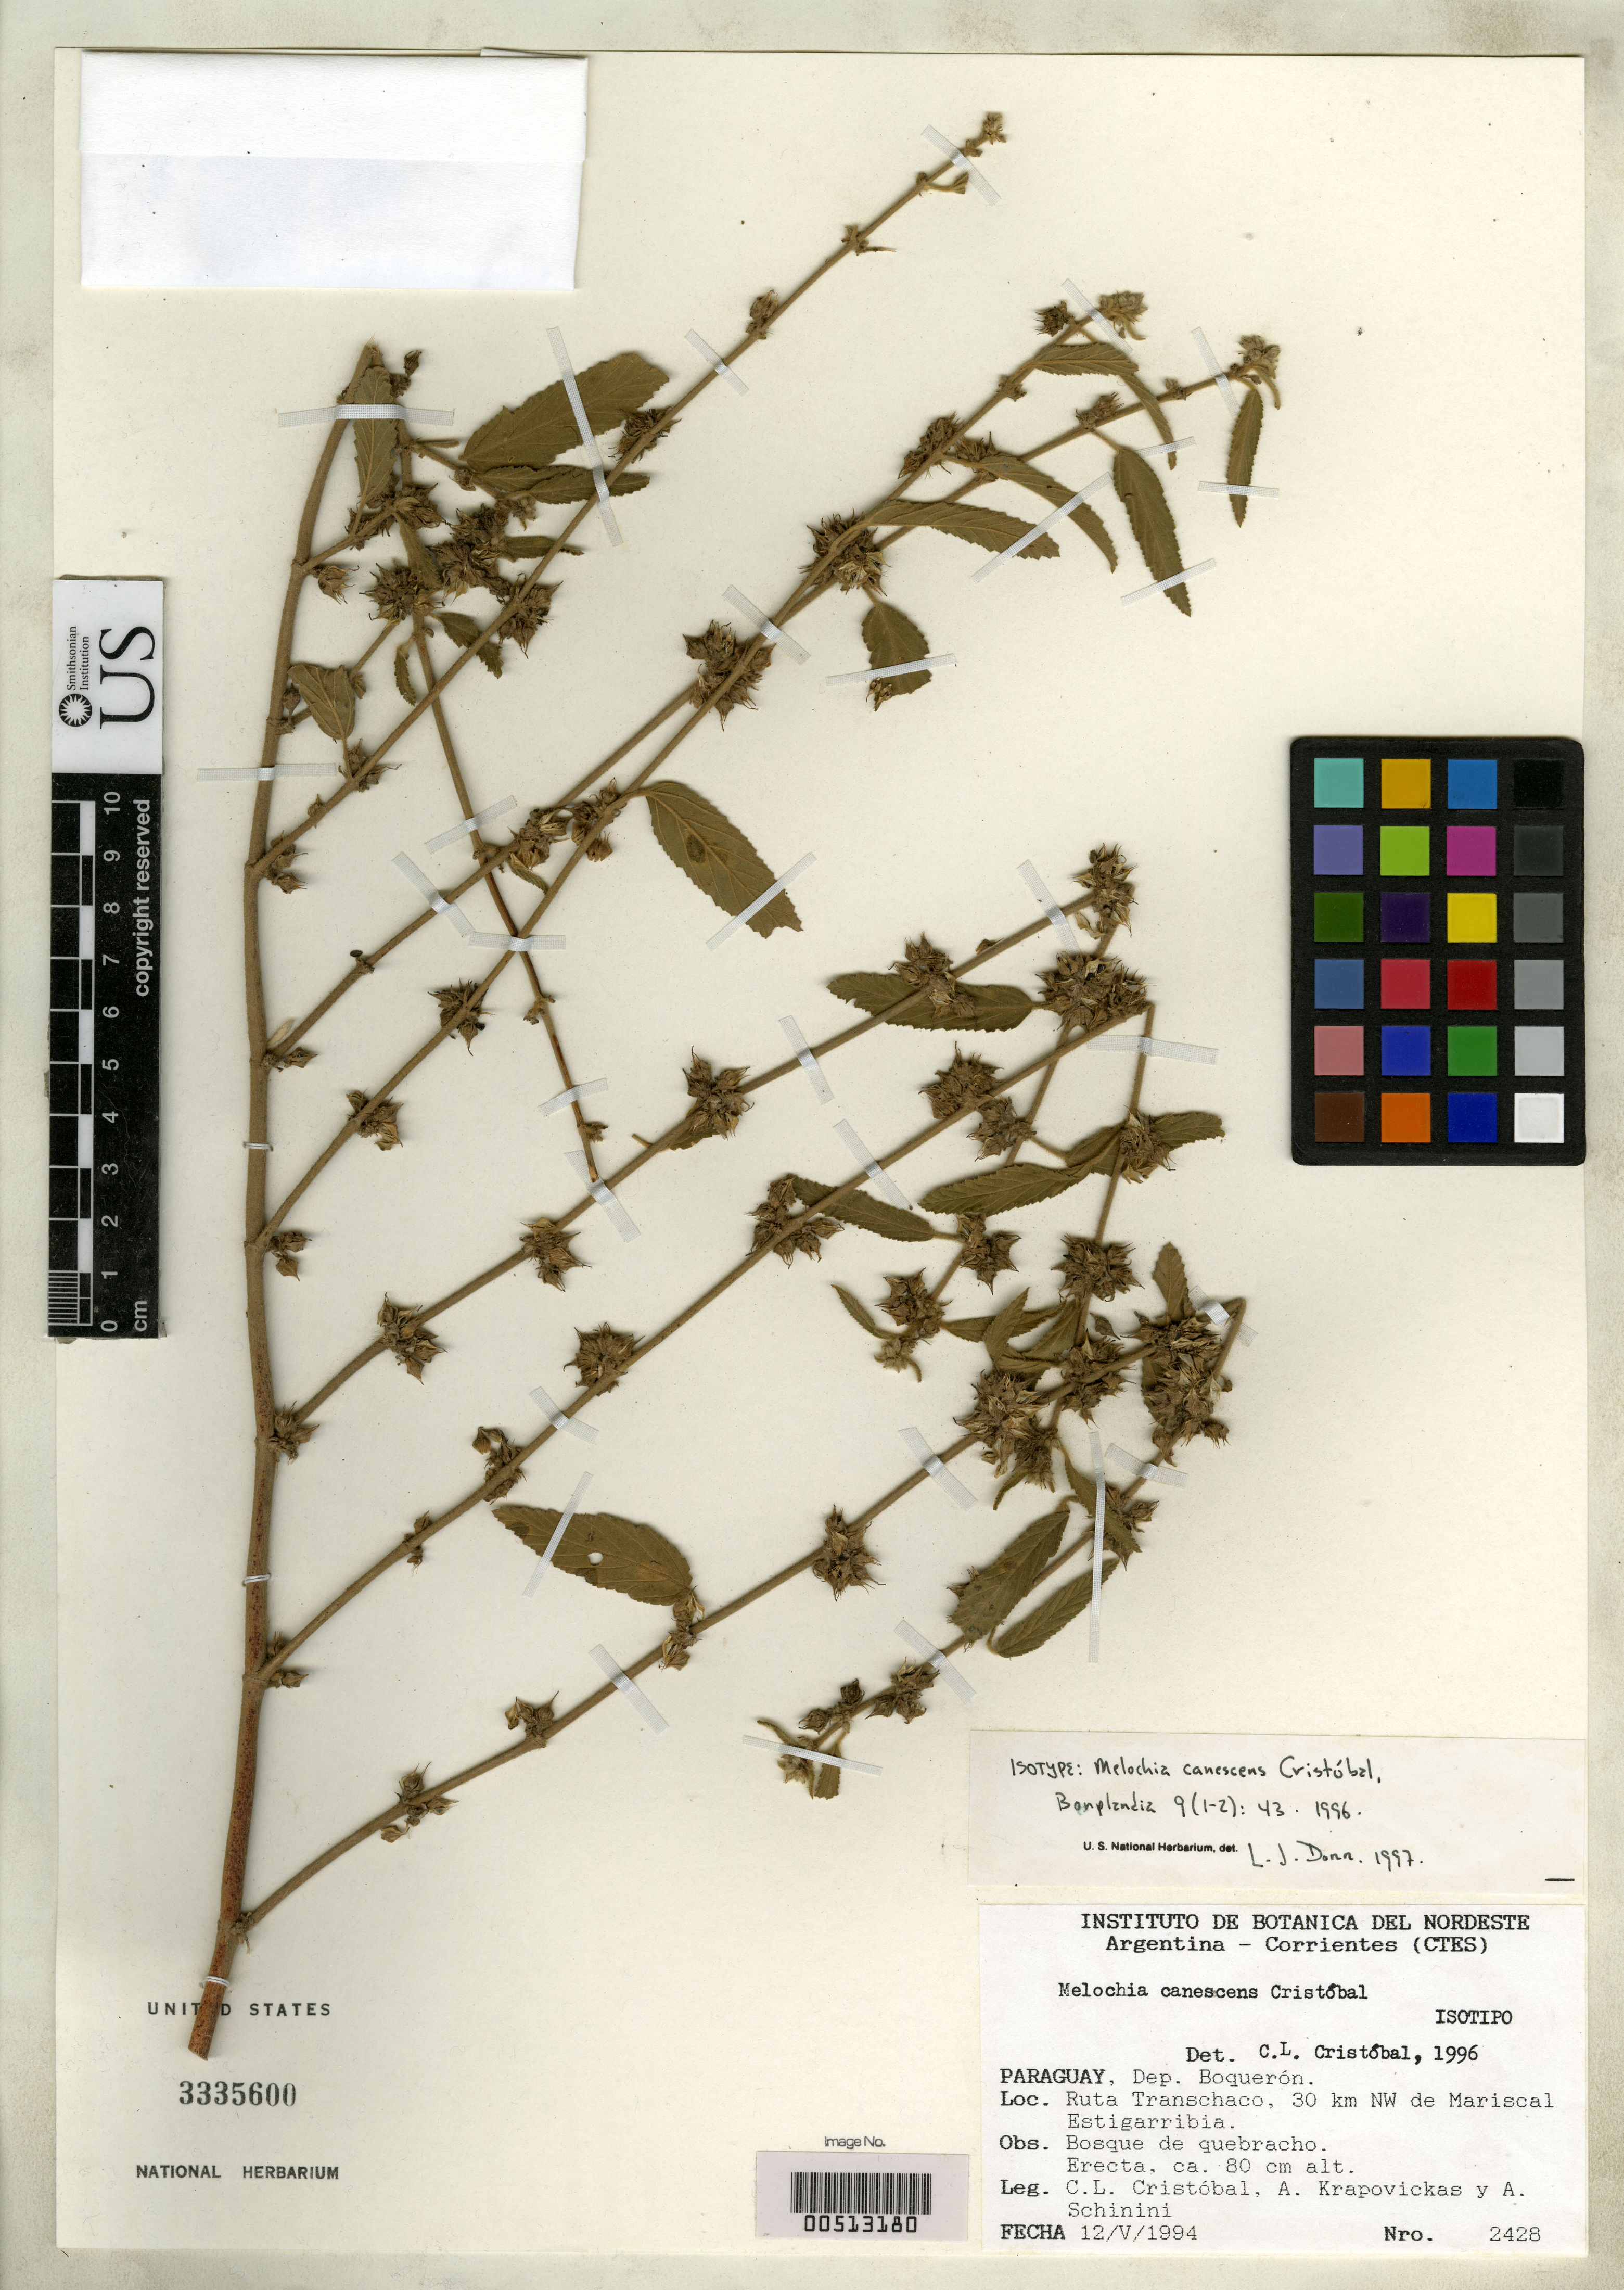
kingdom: Plantae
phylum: Tracheophyta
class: Magnoliopsida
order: Malvales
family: Malvaceae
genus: Melochia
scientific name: Melochia canescens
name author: Cristóbal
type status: Isotype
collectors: C. L. Cristóbal, A. Krapovickas & A. Schinini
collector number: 2428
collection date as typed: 12 May 1994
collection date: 1994-05-12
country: Paraguay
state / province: Boquerón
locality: Ruta Transchaco, 30 km NW de Mariscal Estigarribia.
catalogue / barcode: US 3335600